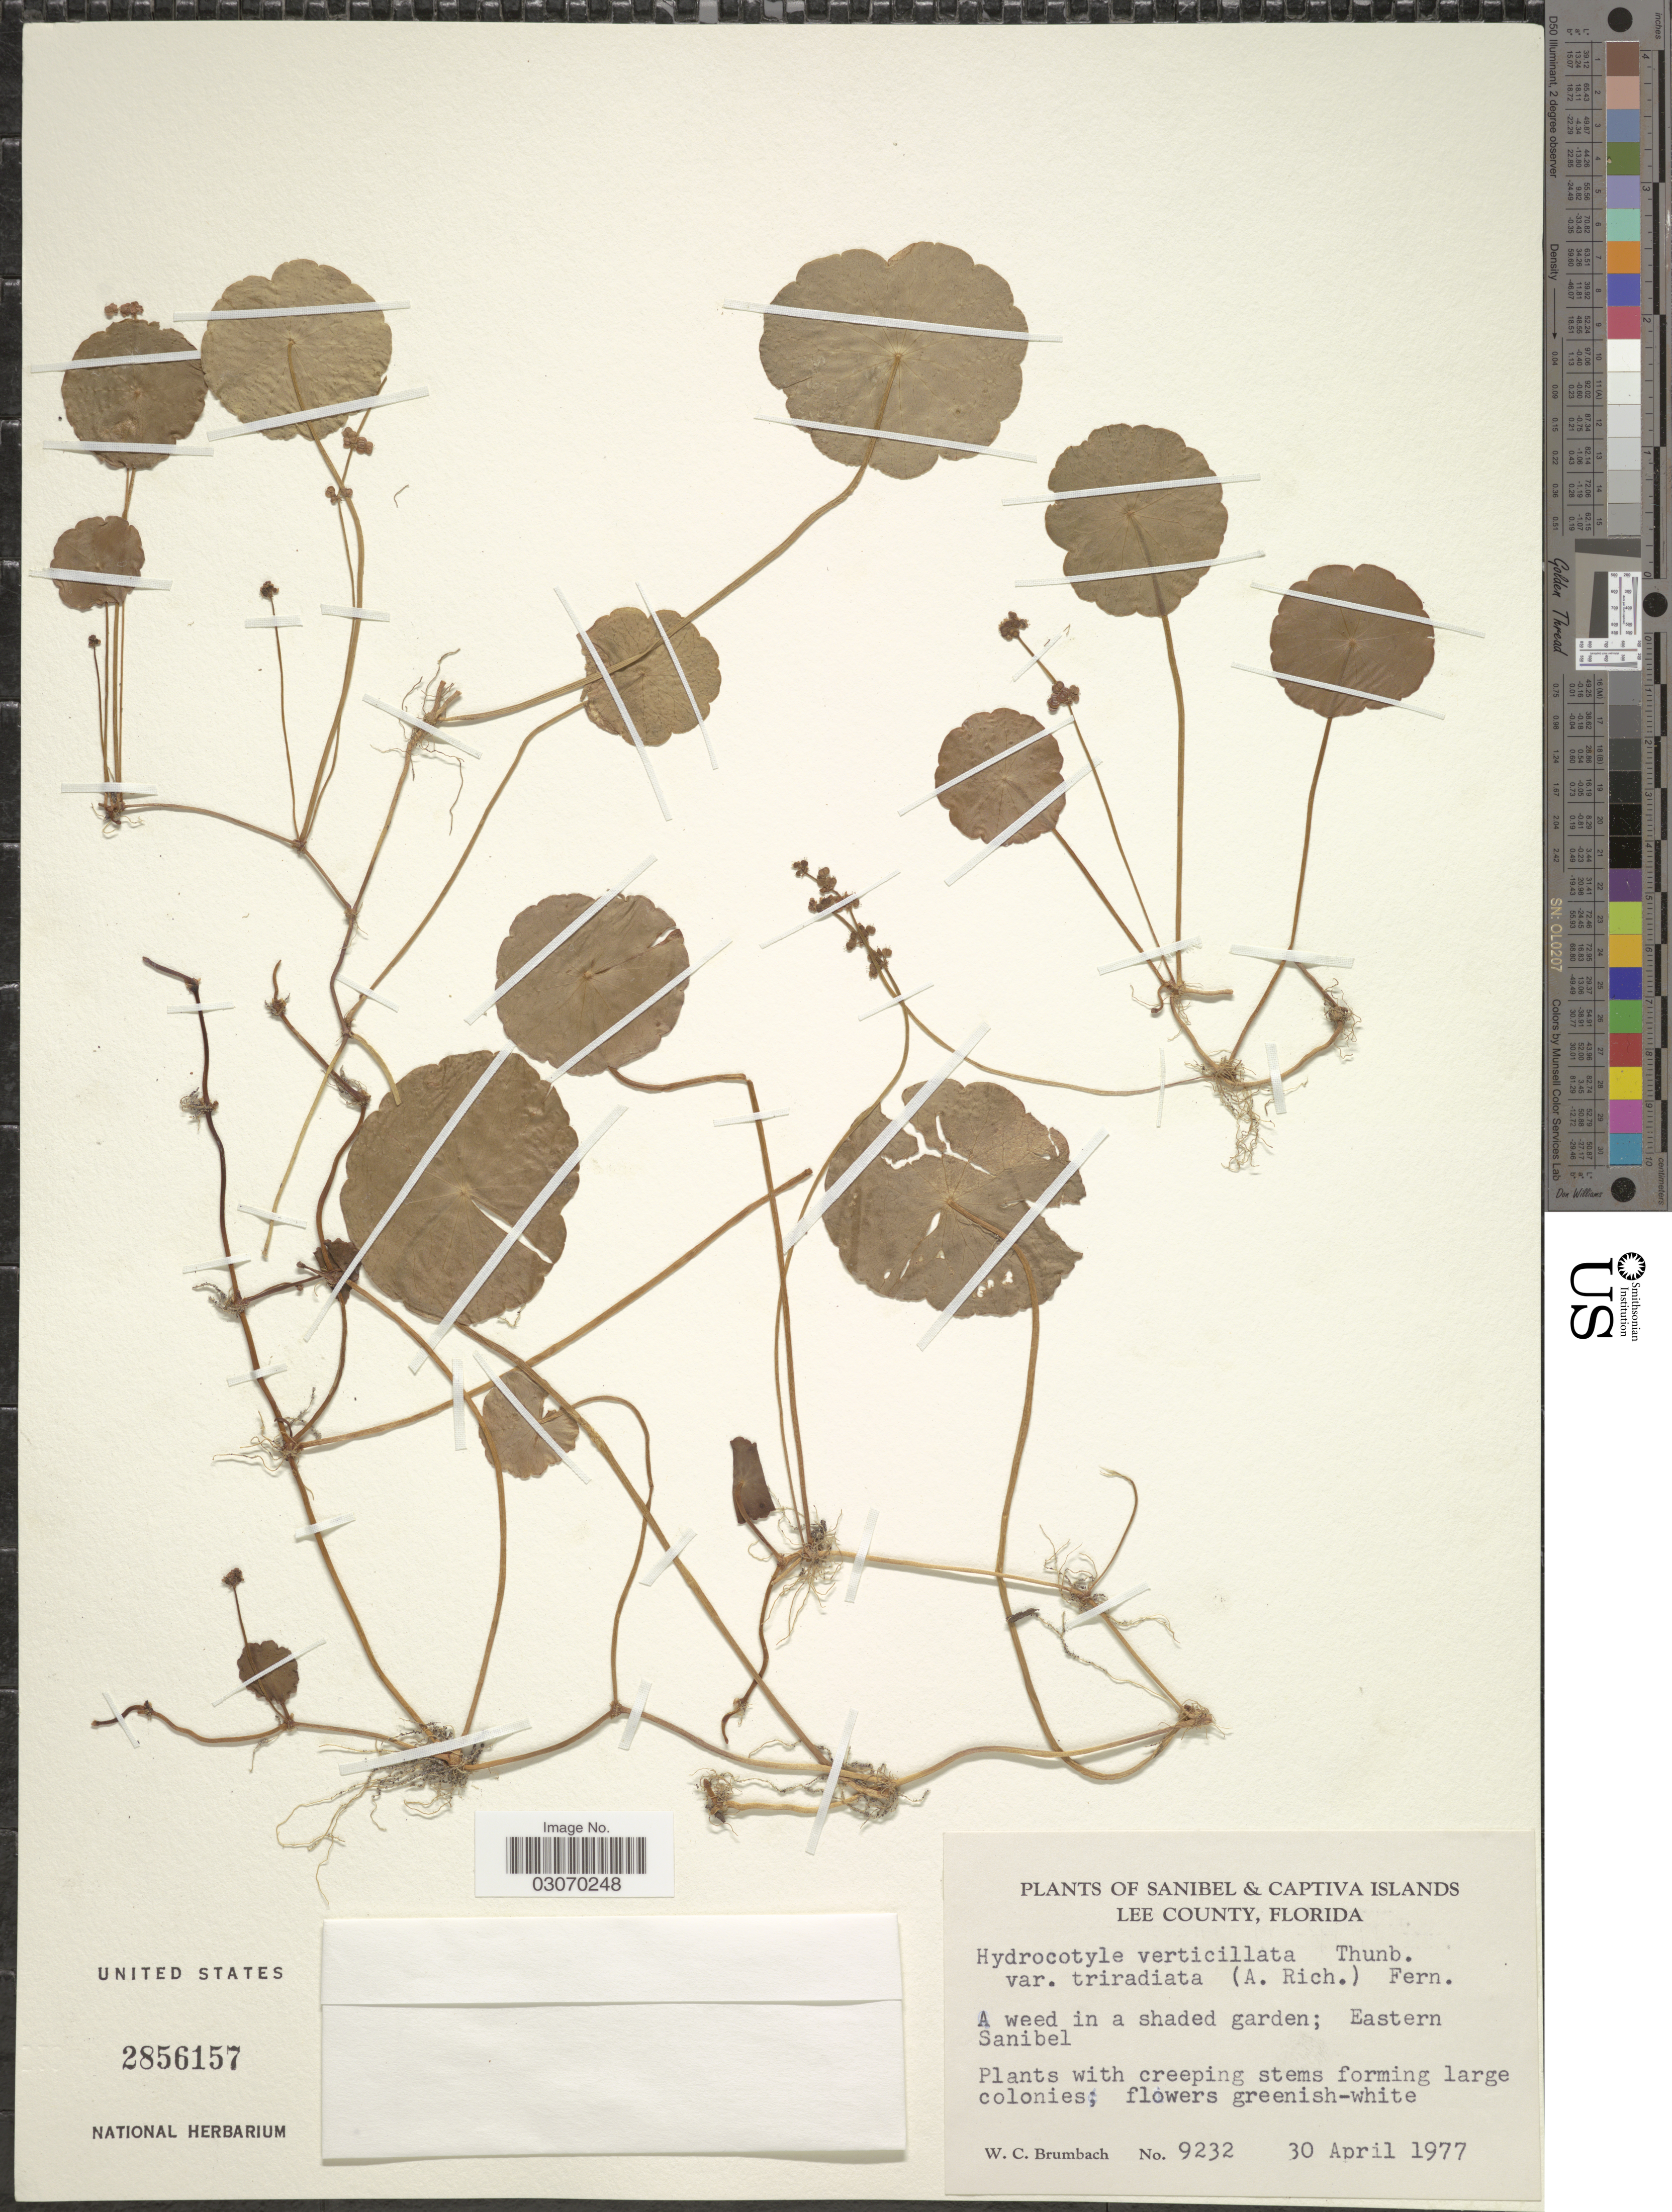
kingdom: Plantae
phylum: Tracheophyta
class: Magnoliopsida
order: Apiales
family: Araliaceae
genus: Hydrocotyle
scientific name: Hydrocotyle verticillata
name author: Thunb.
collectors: W. C. Brumbach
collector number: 9232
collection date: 1977-04-30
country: United States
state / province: Florida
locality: Sanibel & Captiva Islands. Lee County. Eastern Sanibel.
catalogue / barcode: US 2856157